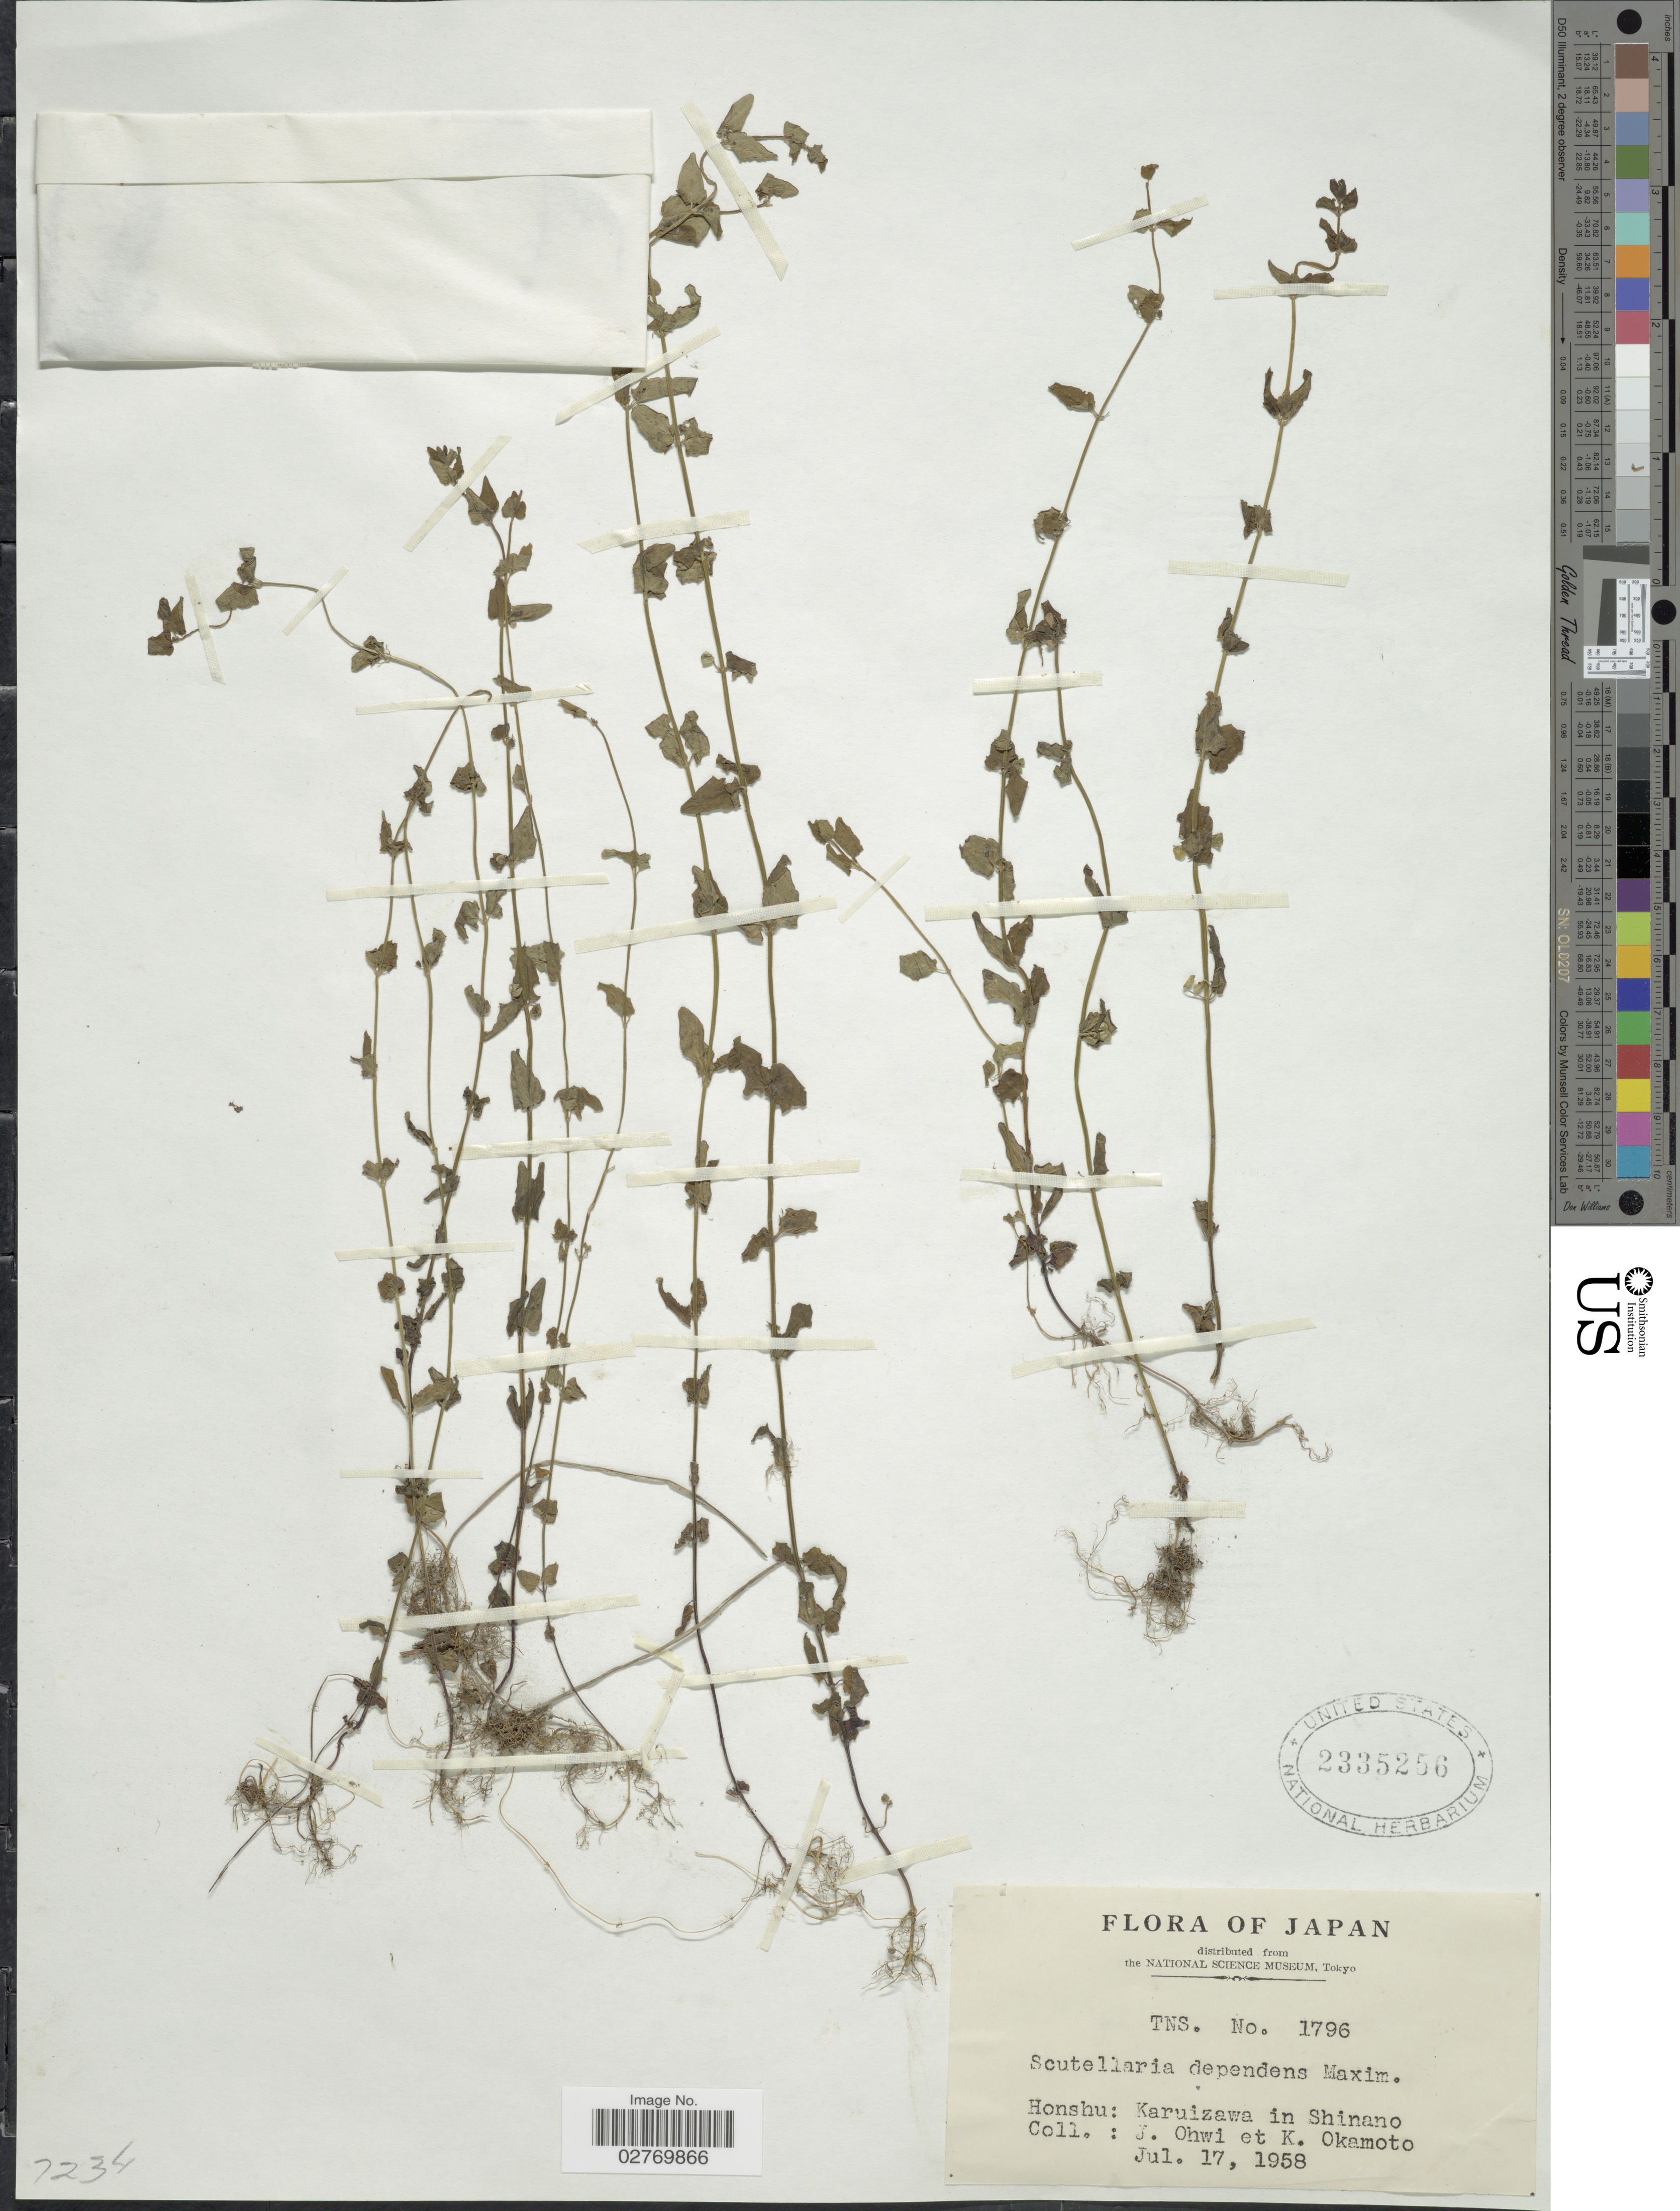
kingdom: Plantae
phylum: Tracheophyta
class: Magnoliopsida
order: Lamiales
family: Lamiaceae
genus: Scutellaria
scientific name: Scutellaria dependens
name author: Maxim.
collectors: J. Ohwi & K. Okamoto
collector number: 1796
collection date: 1958-07-17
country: Japan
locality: Honshu: Karuizawa in Shinano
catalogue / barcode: US 2335256